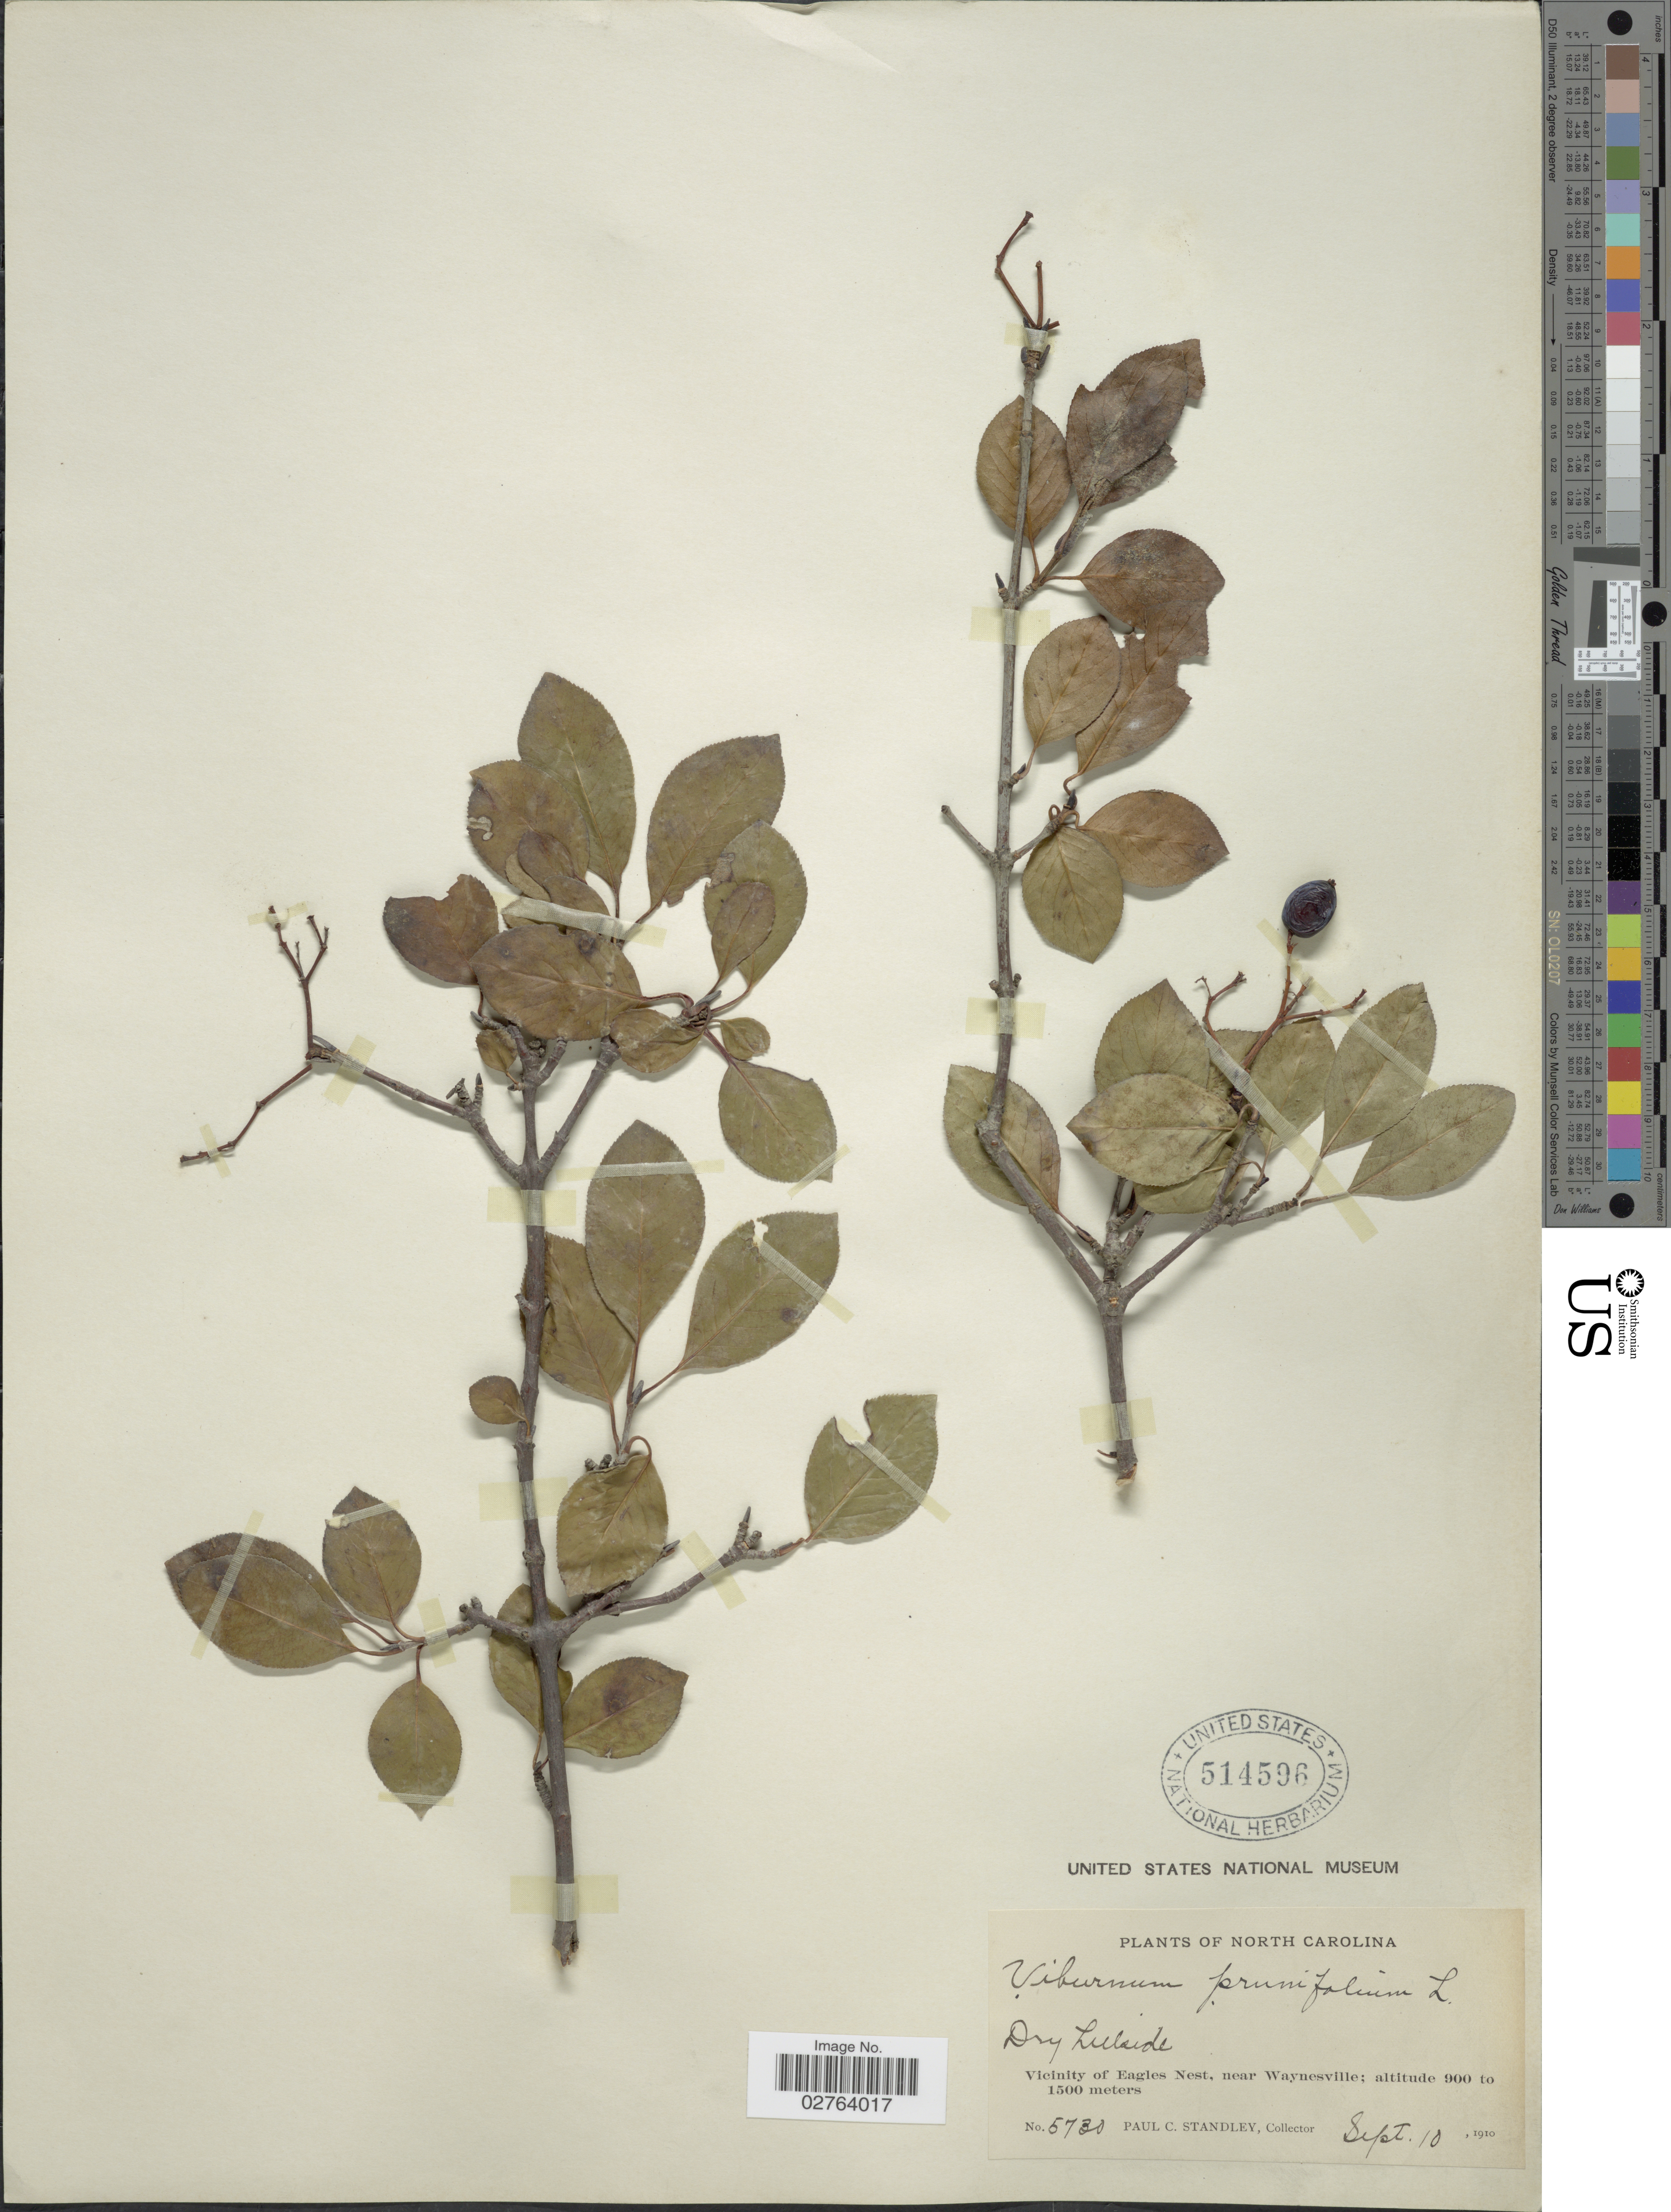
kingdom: Plantae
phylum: Tracheophyta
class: Magnoliopsida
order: Dipsacales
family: Viburnaceae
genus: Viburnum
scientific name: Viburnum prunifolium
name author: L.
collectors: P. C. Standley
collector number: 5730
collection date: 1910-09-10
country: United States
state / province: North Carolina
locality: Vicinity of Eagles Nest, near Waynesville.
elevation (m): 900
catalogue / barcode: US 514596